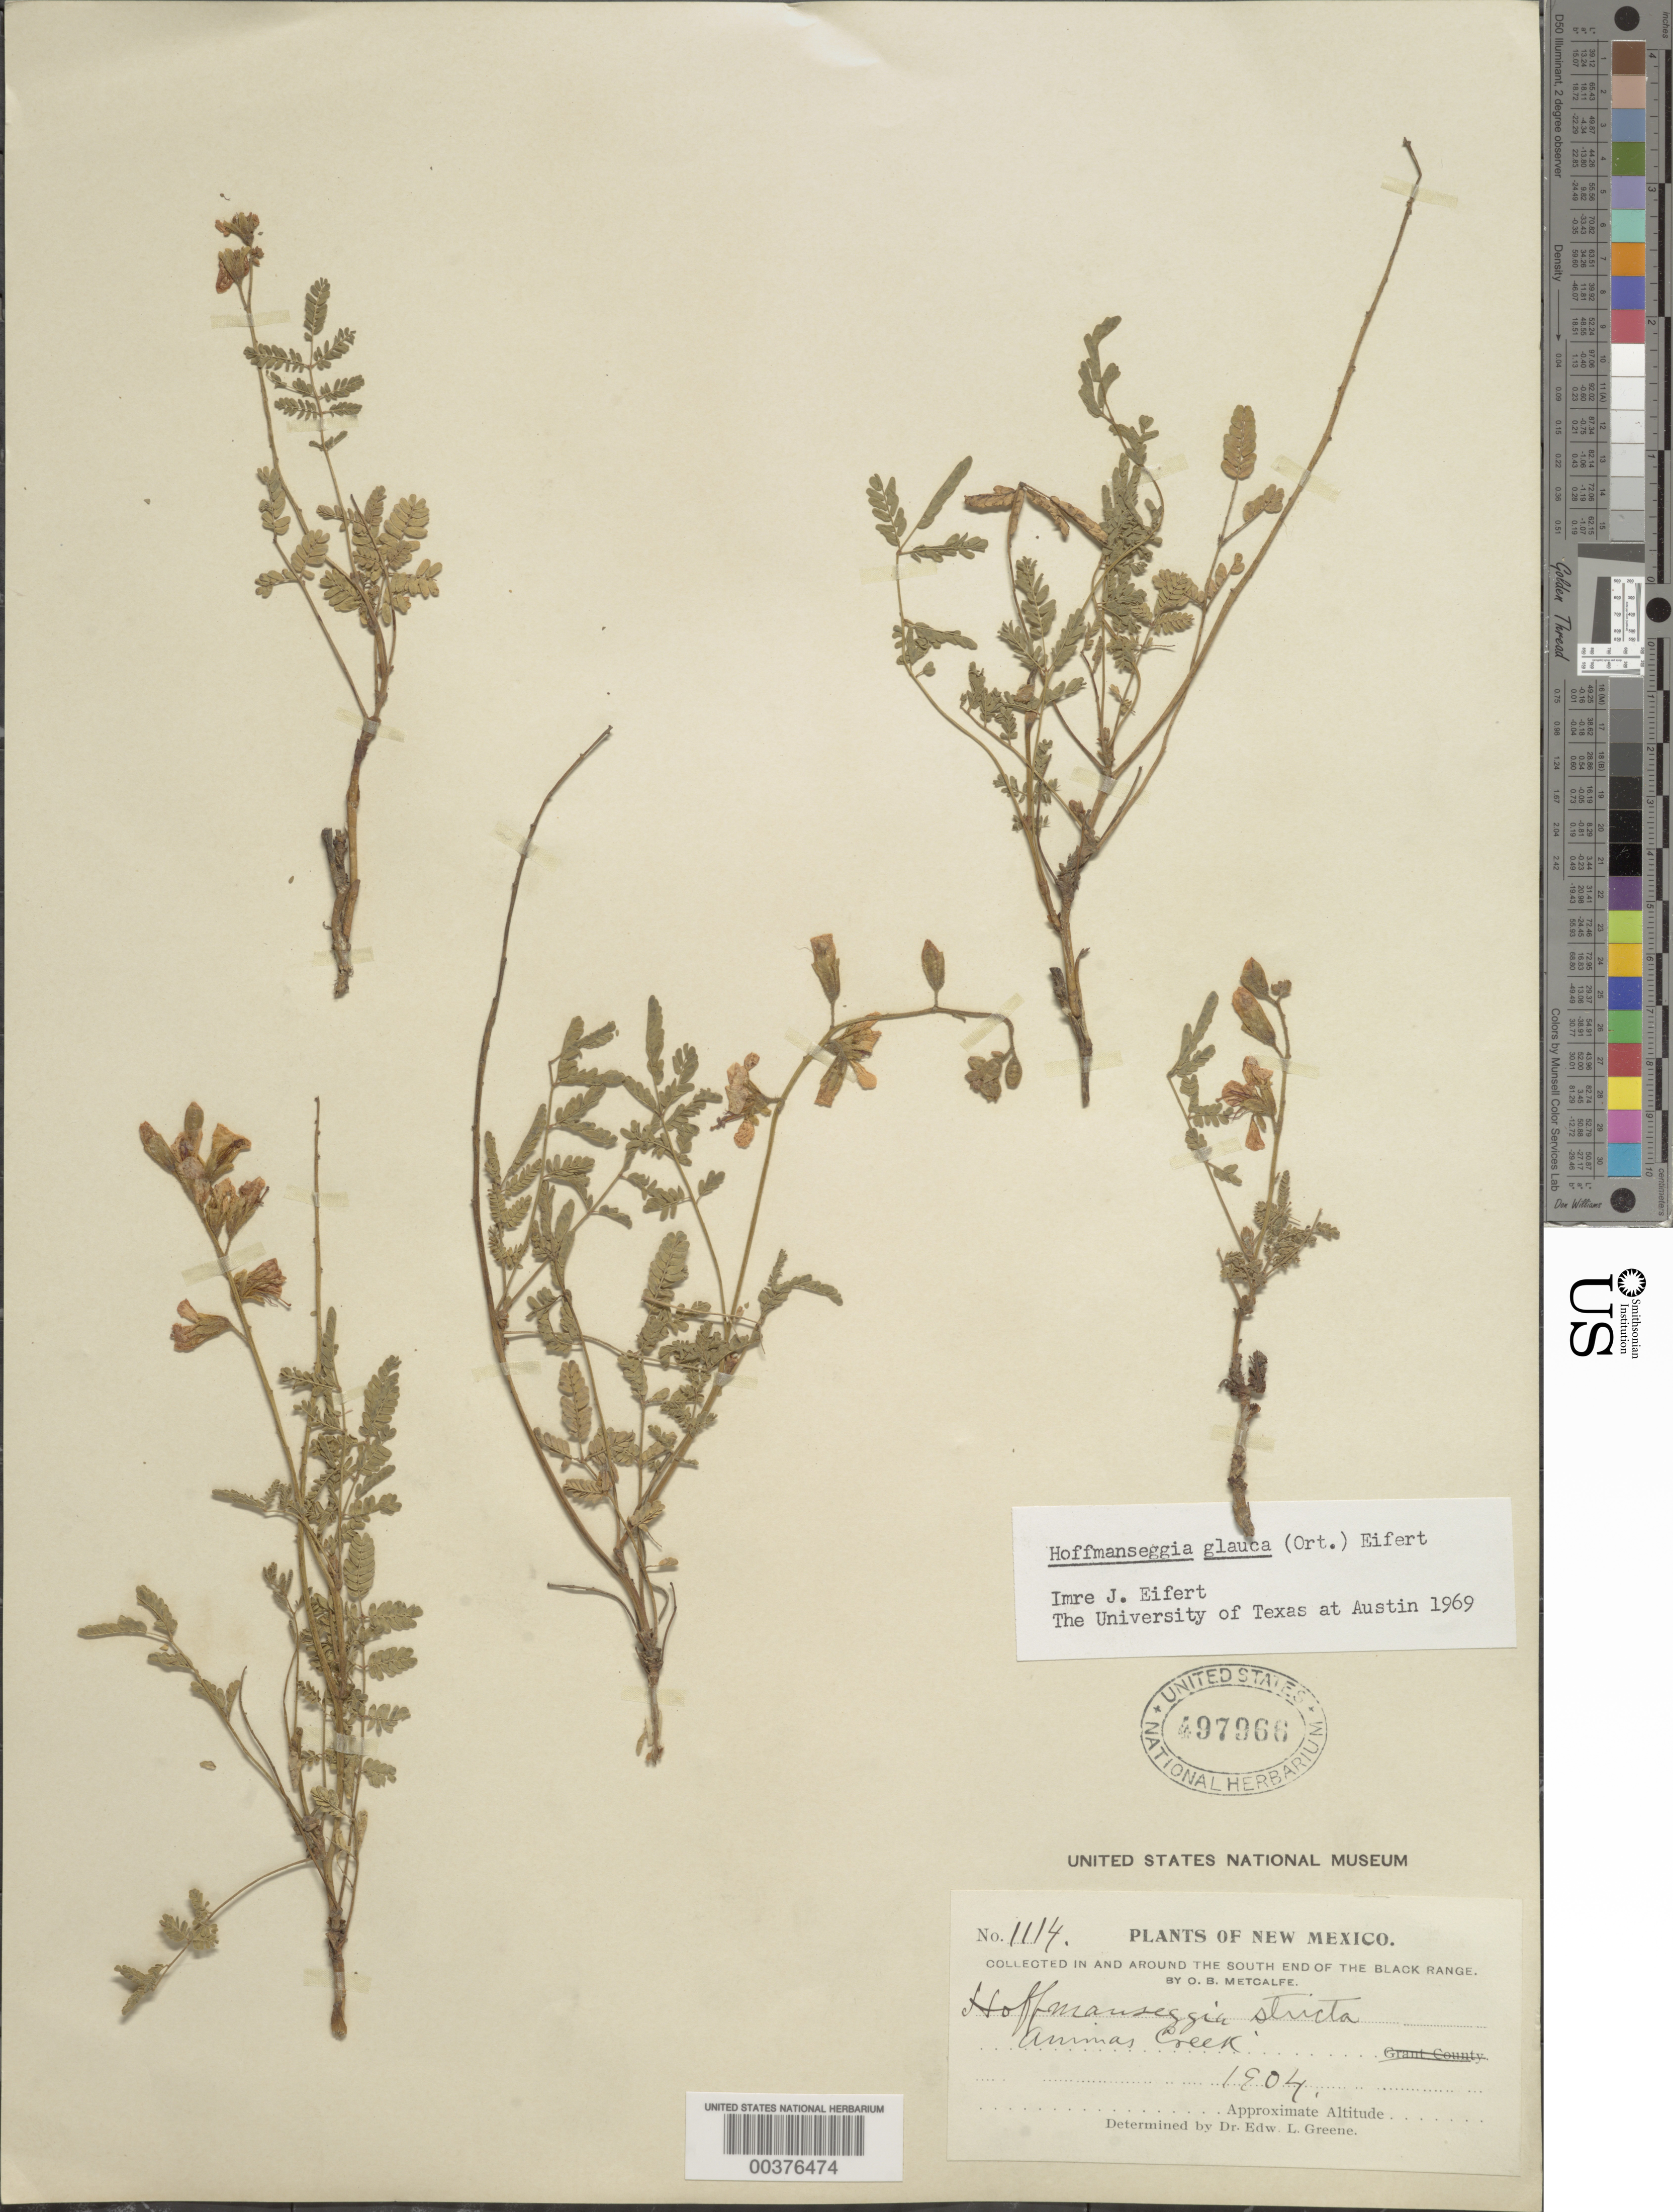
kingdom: Plantae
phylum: Tracheophyta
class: Magnoliopsida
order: Fabales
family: Fabaceae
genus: Hoffmannseggia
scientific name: Hoffmannseggia glauca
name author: (Ortega) Eifert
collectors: O. B. Metcalfe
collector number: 1114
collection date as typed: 1904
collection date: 1904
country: United States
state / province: New Mexico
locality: Aminas creek; in and around the s end of the black range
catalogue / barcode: US 497966